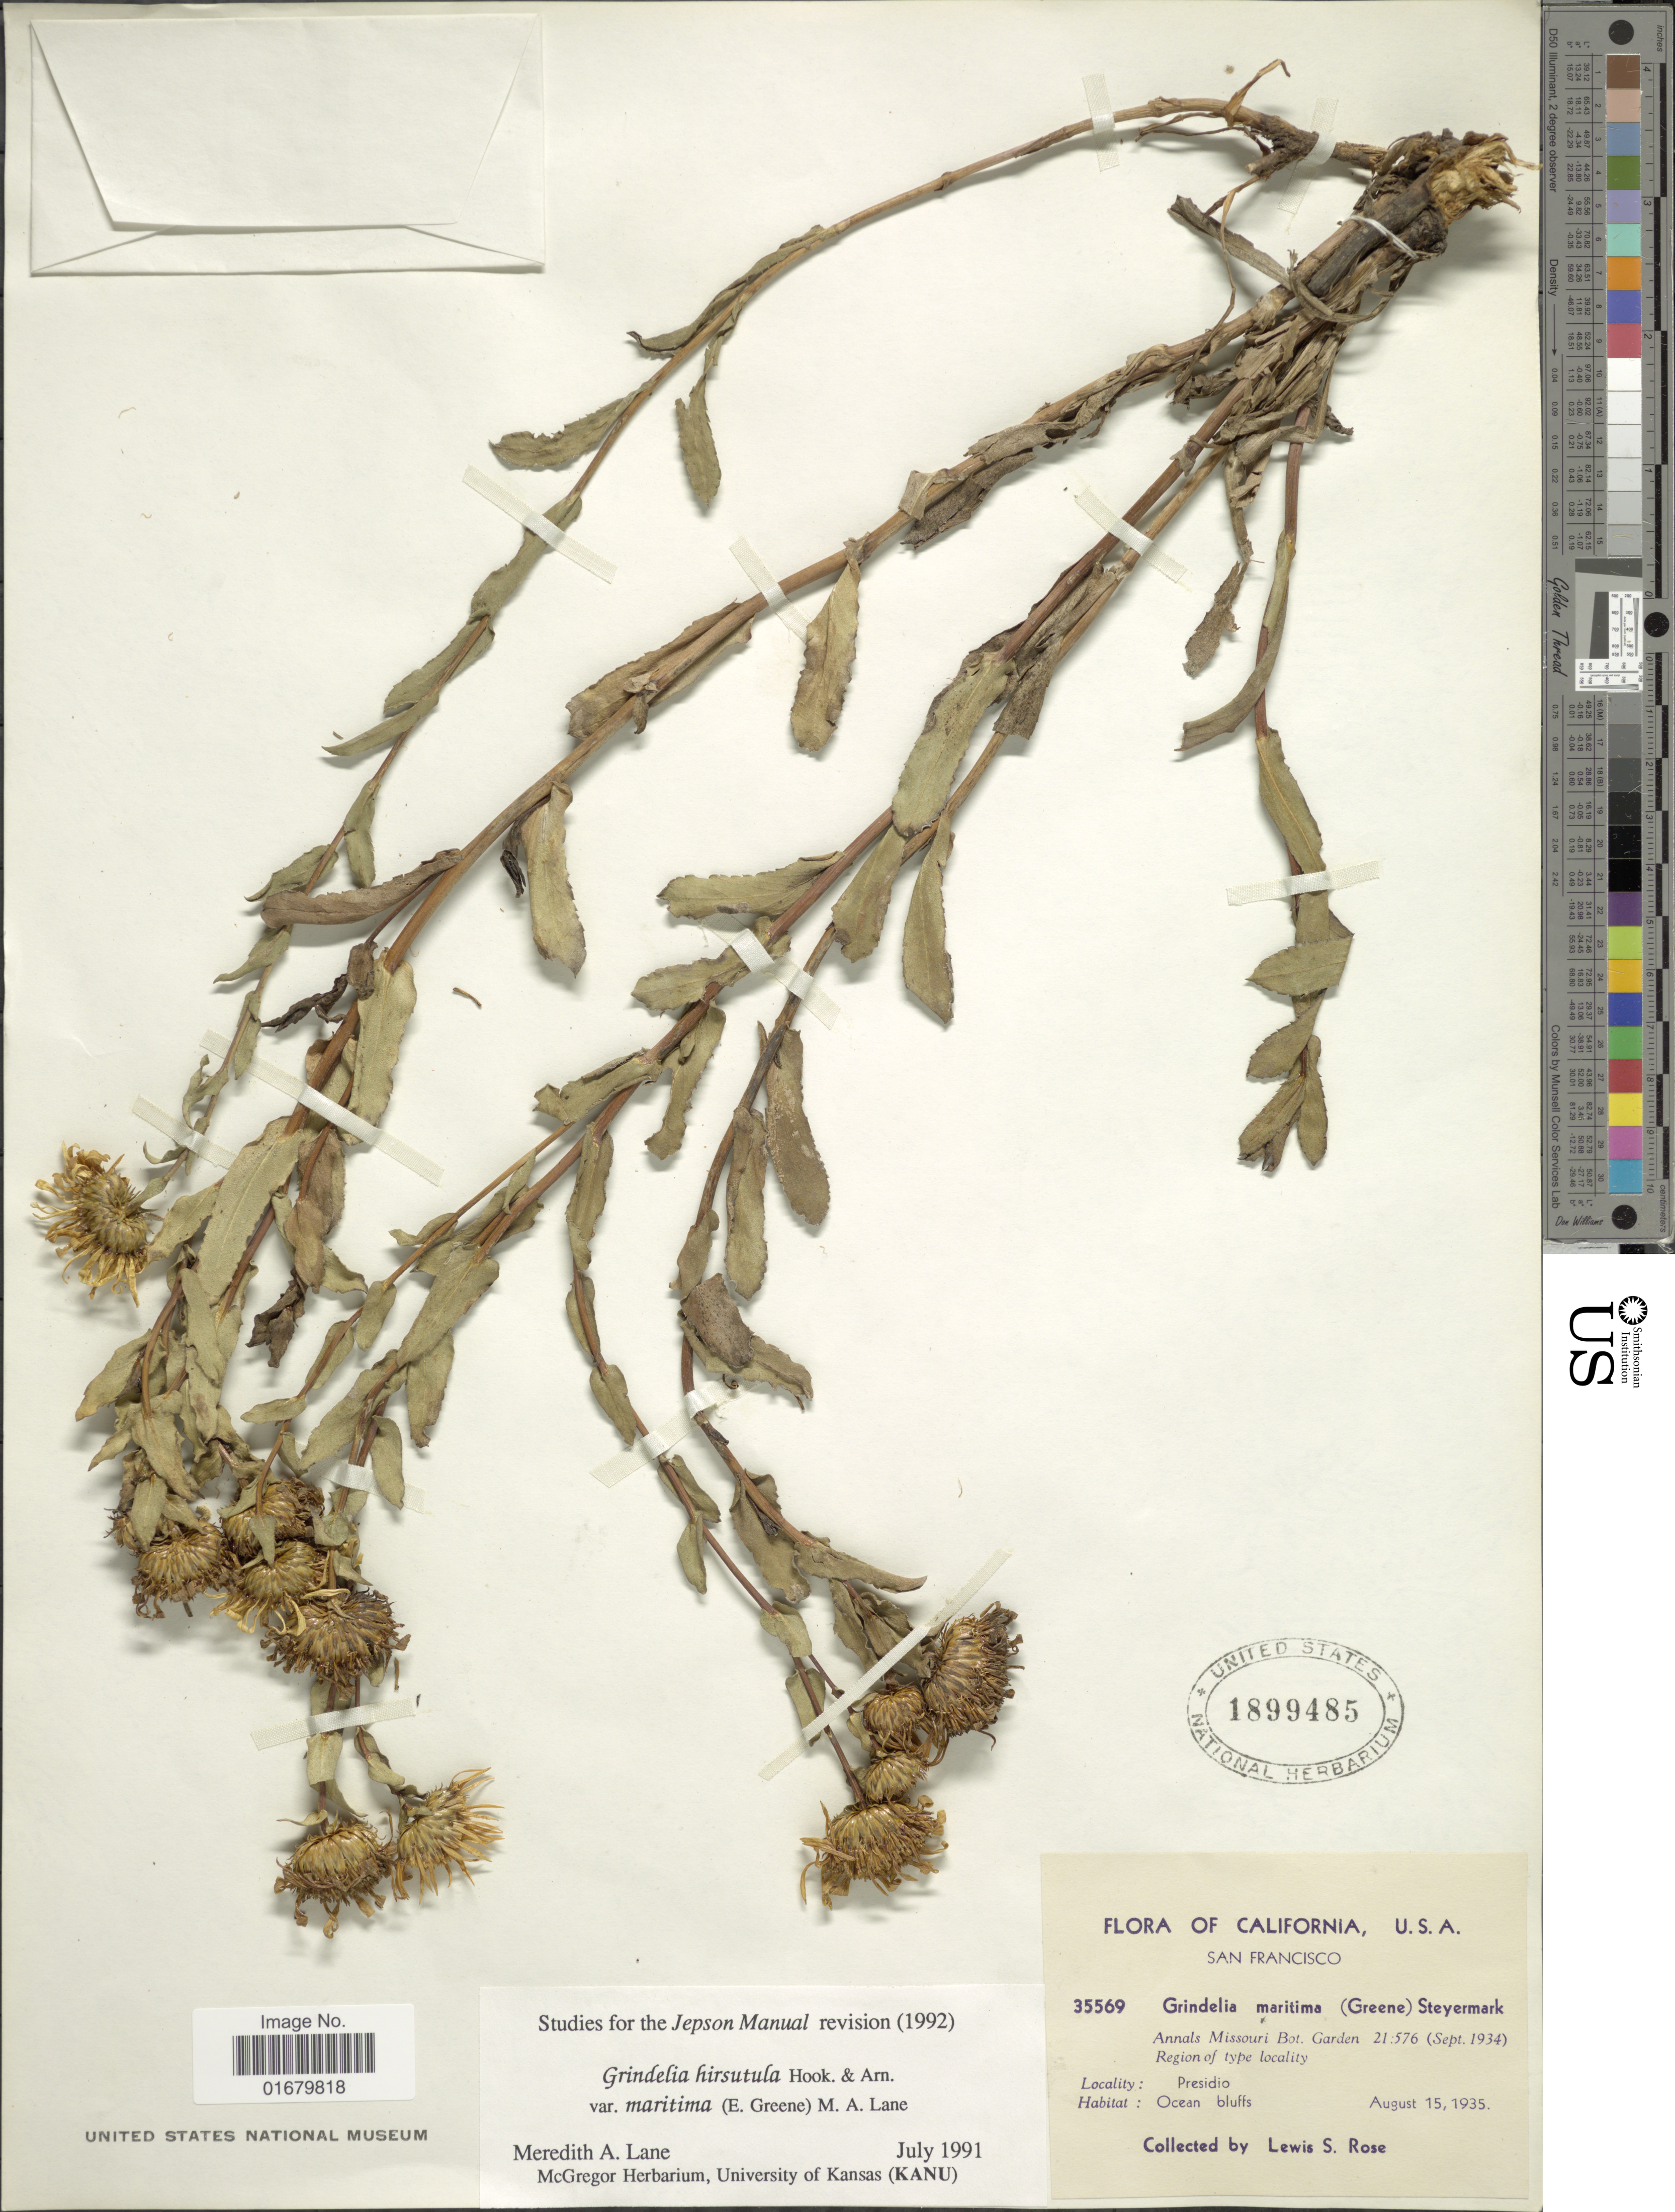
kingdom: Plantae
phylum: Tracheophyta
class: Magnoliopsida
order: Asterales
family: Asteraceae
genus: Grindelia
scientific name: Grindelia hirsutula var. maritima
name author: (Greene) M.A. Lane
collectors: L. S. Rose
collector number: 35569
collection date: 1938-08-15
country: United States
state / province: California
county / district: San Francisco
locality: San Francisco, Presidio, Ocean bluffs.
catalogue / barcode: US 1899485